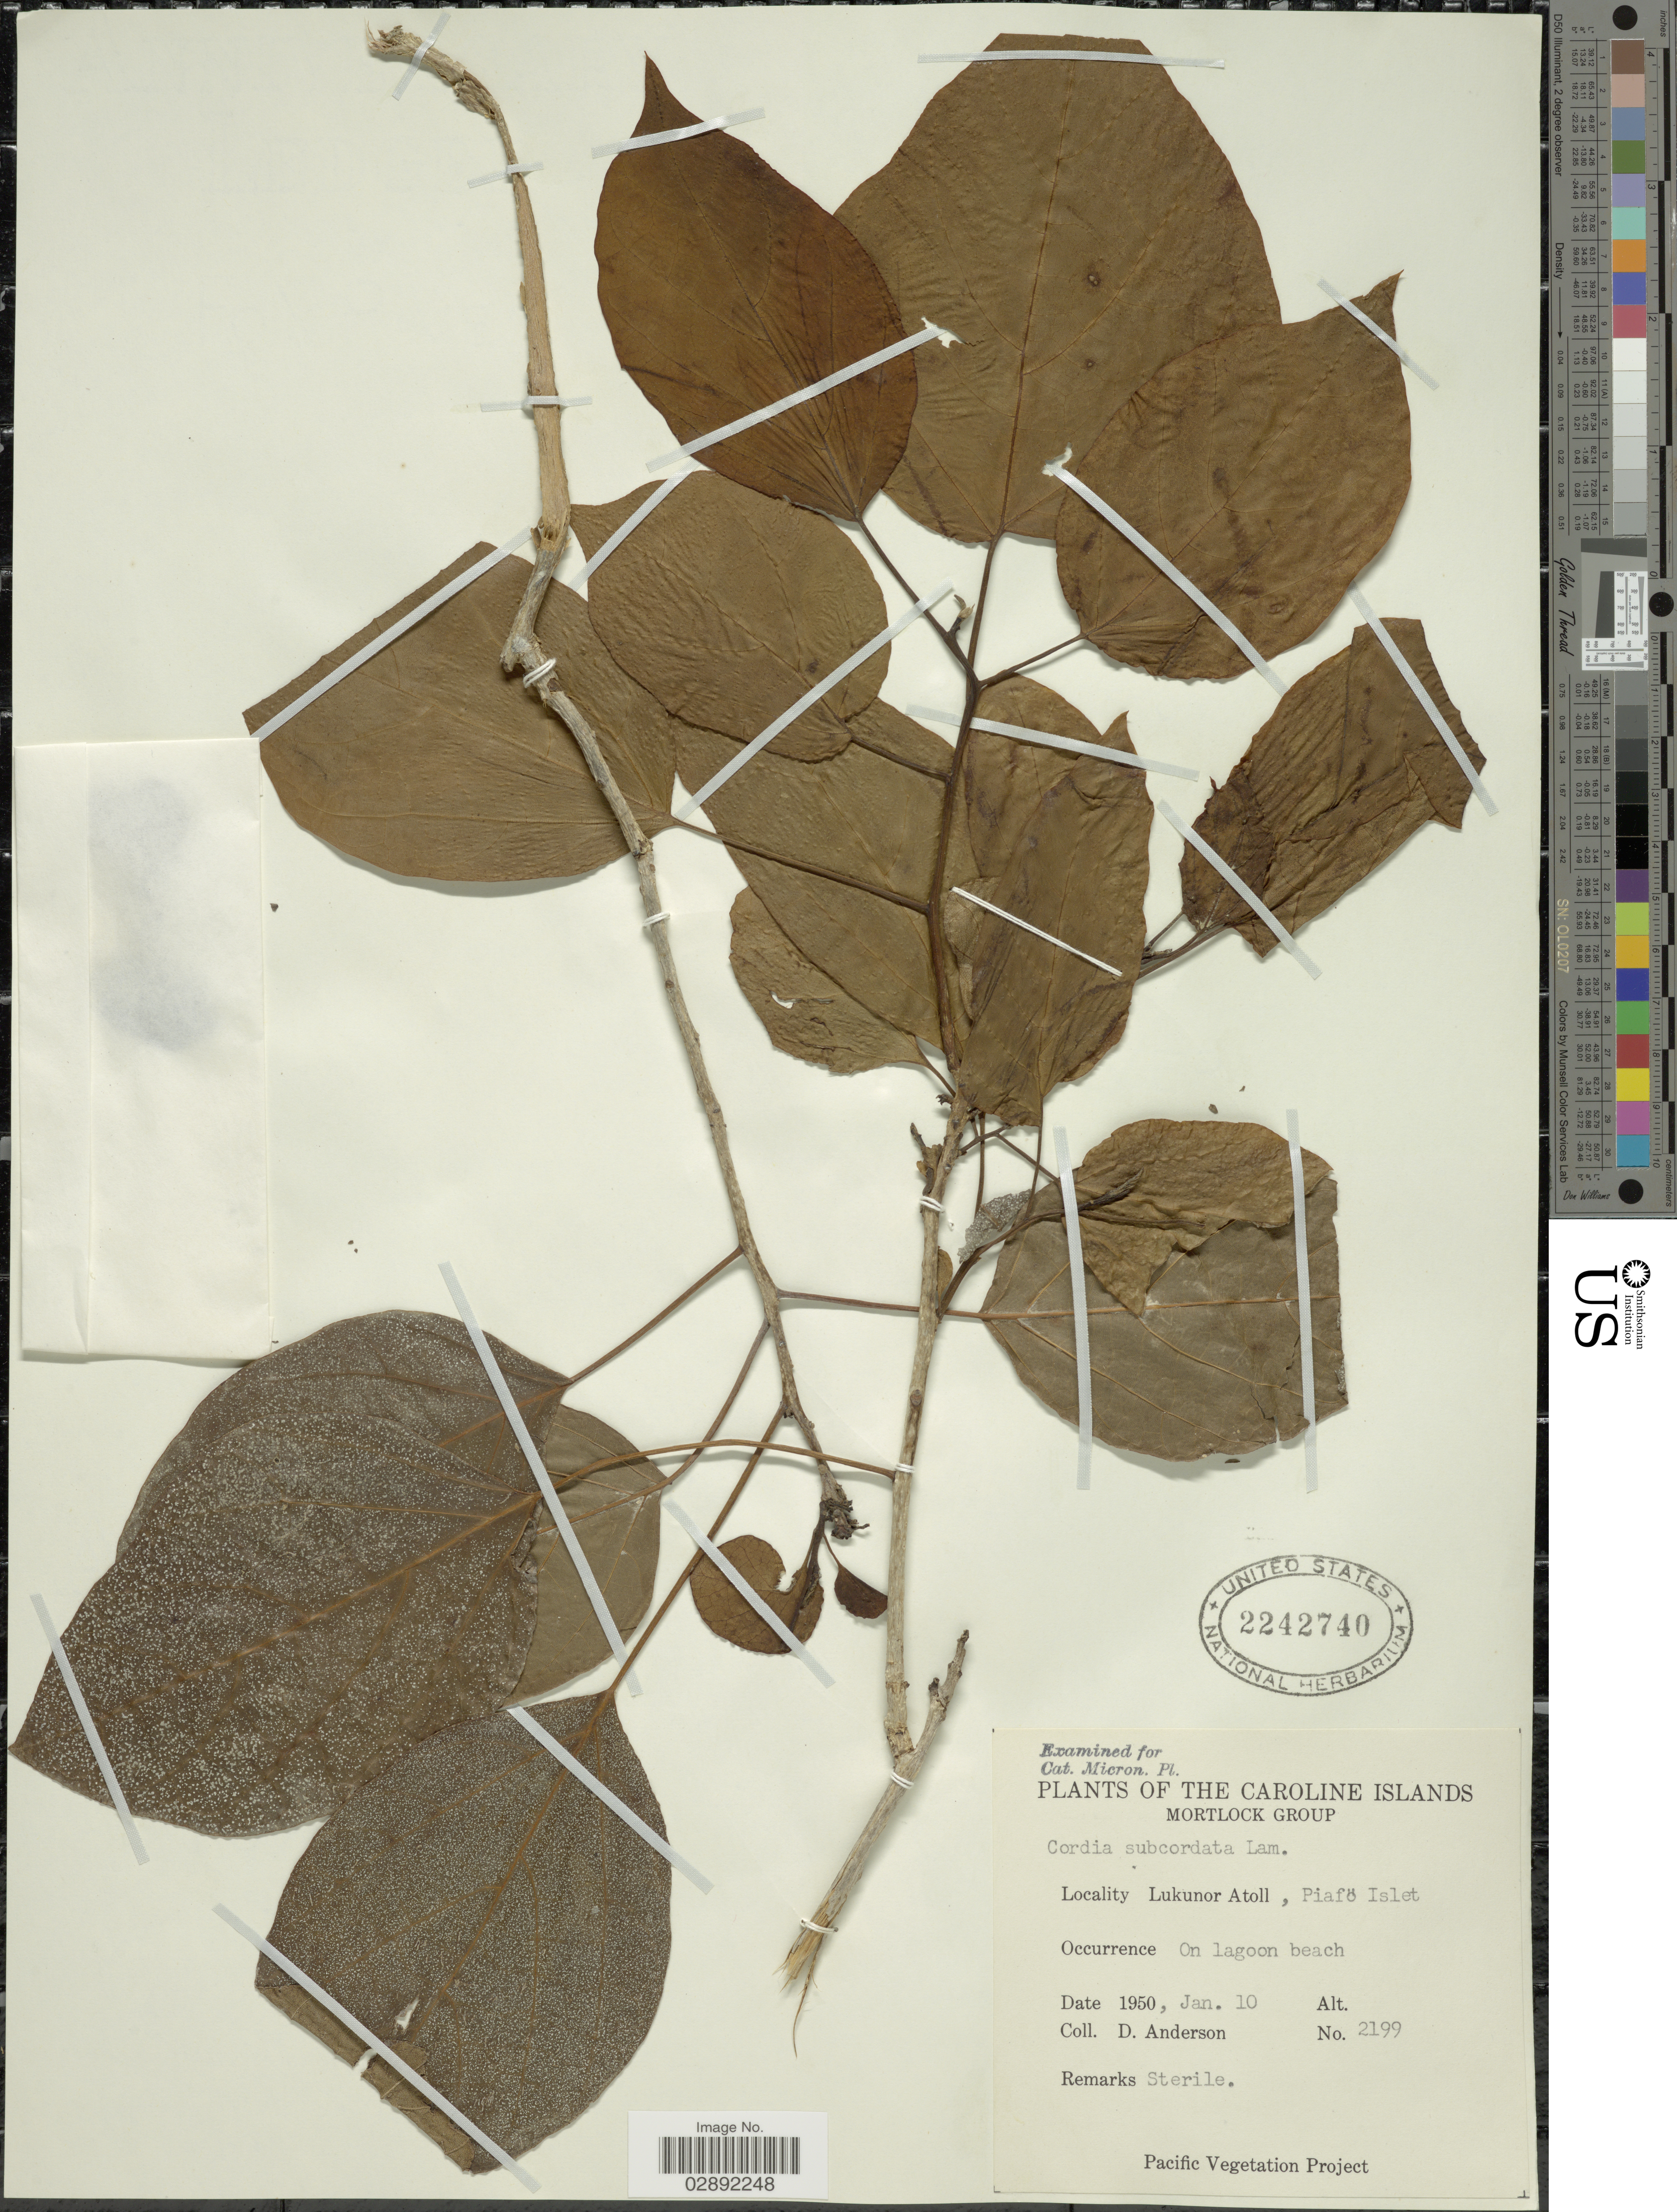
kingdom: Plantae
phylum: Tracheophyta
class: Magnoliopsida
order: Boraginales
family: Cordiaceae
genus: Cordia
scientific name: Cordia subcordata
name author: Lam.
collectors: D. Anderson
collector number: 2199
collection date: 1950-01-10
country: Micronesia, Federated States of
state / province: Truk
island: Lukunor Atoll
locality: Caroline Islands. Mortlock Group. Lukunor Atoll, Piafö Islet.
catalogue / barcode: US 2242740